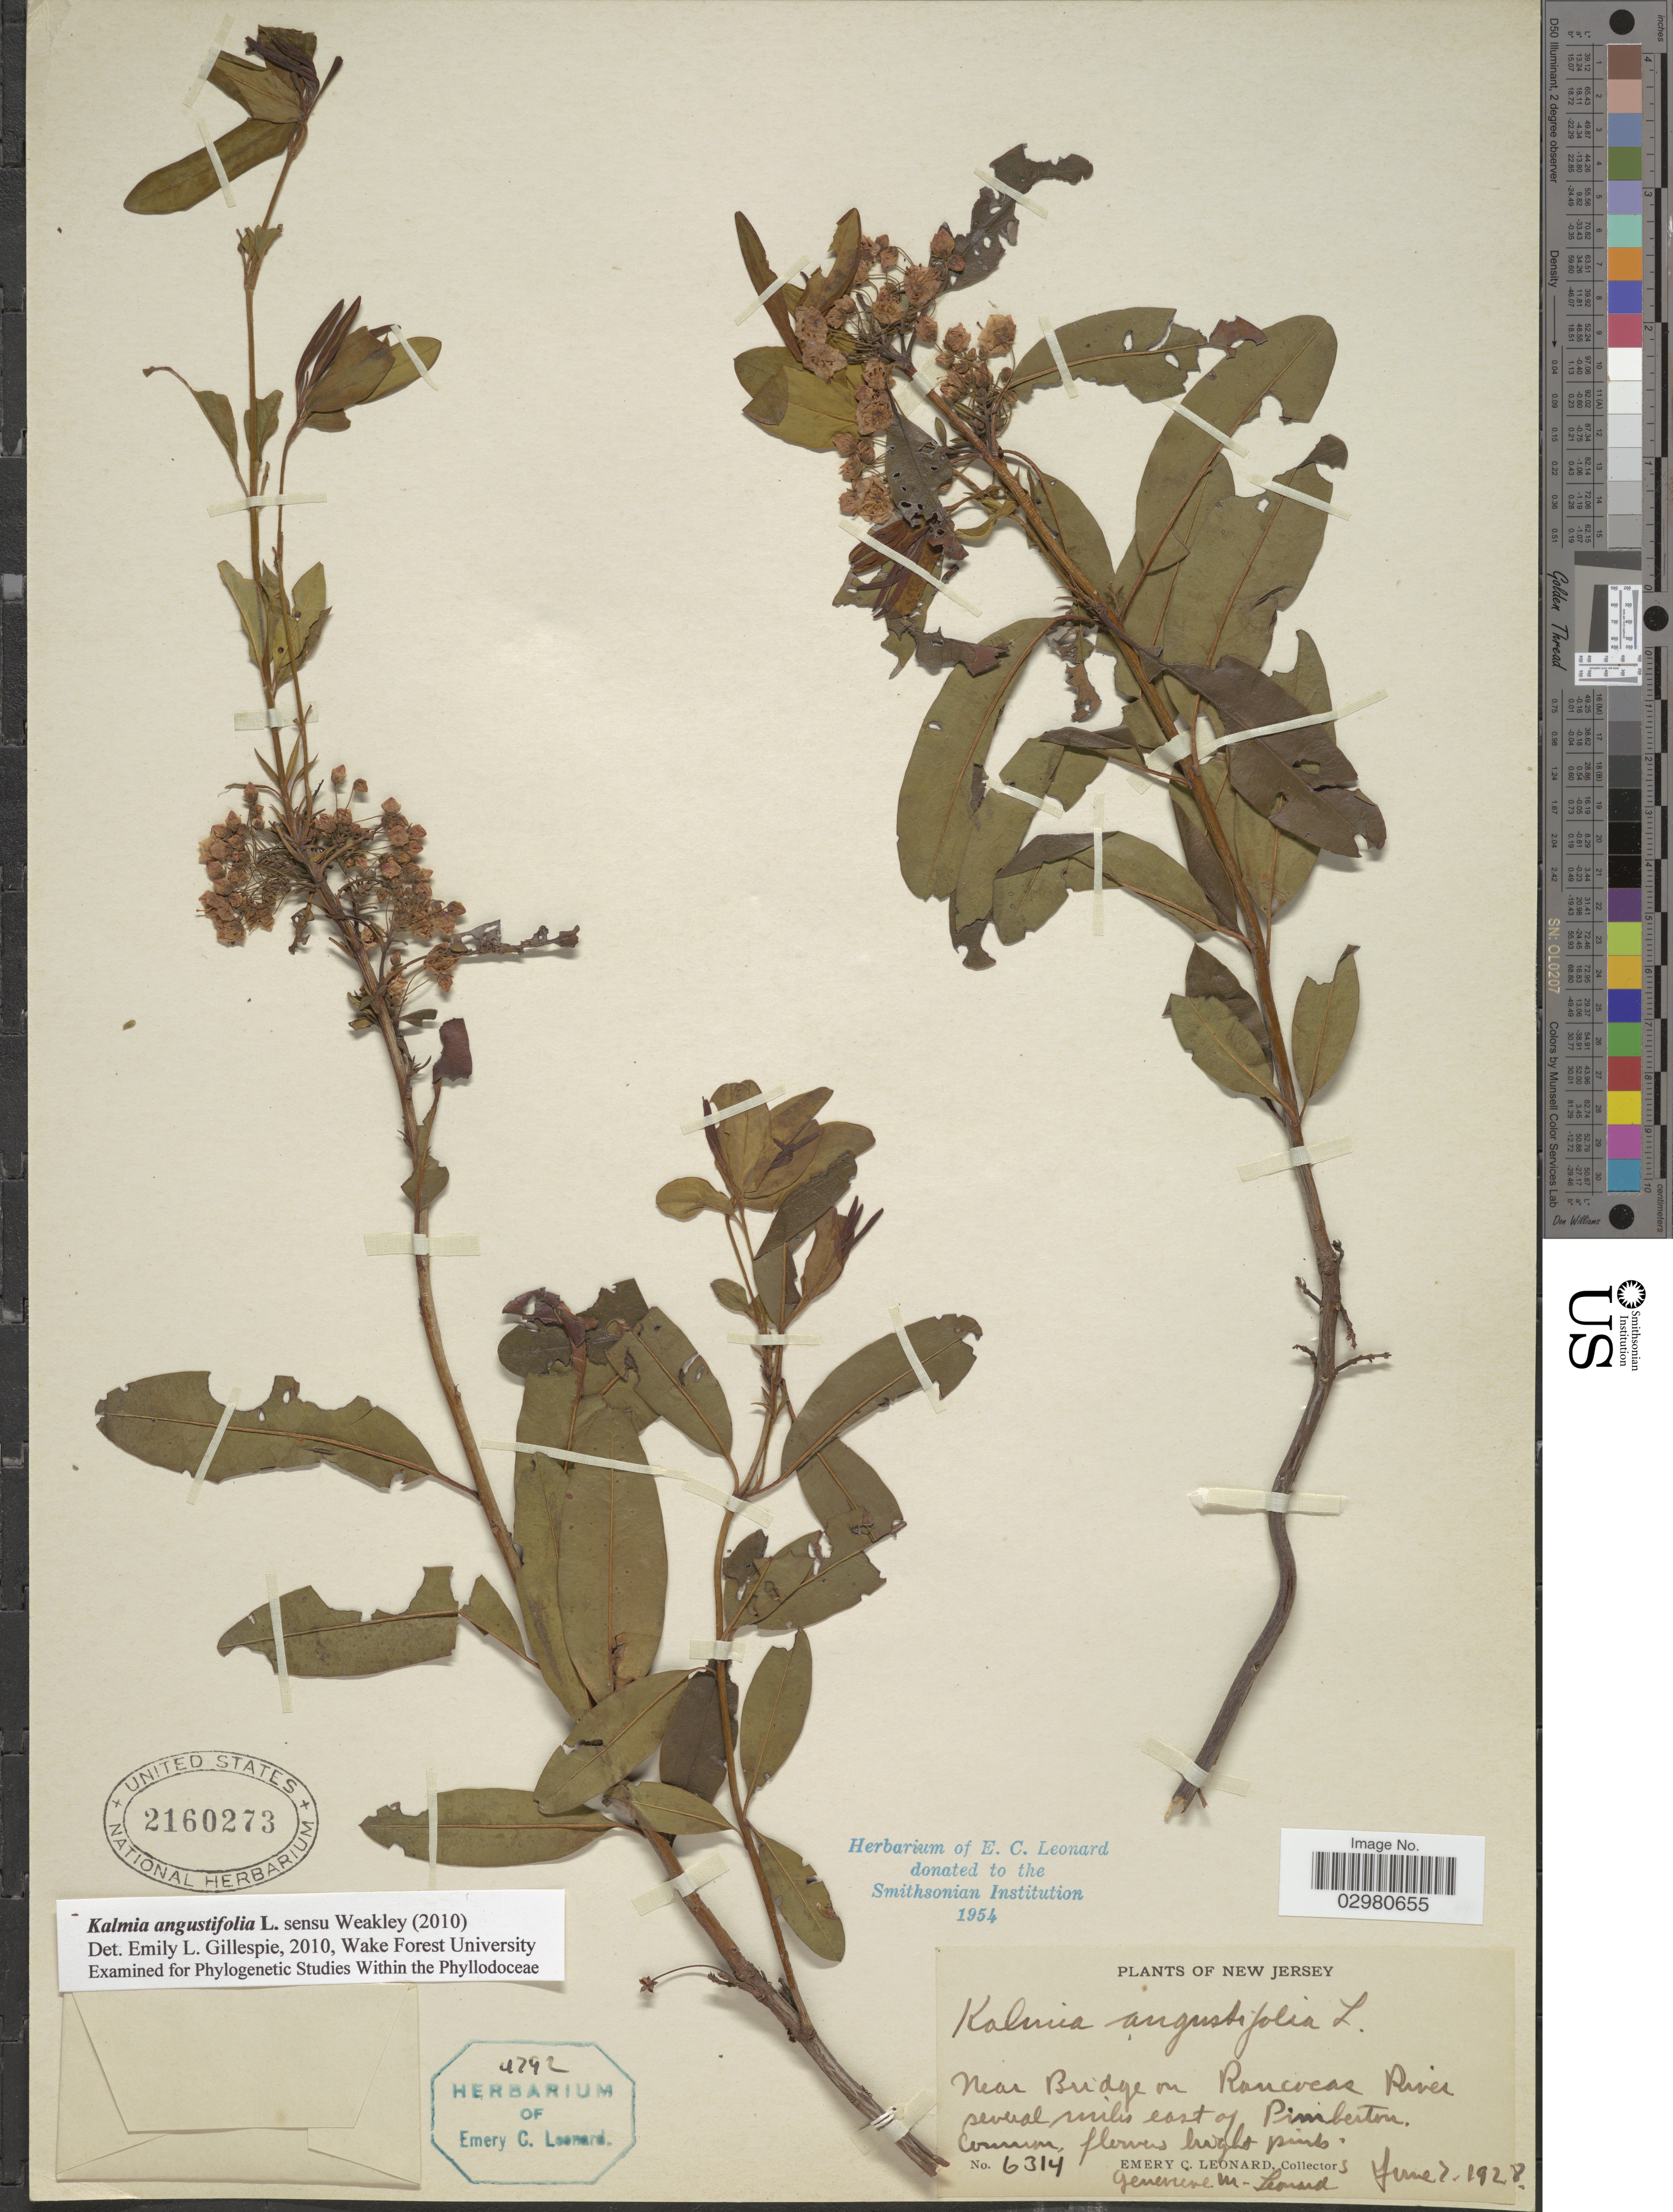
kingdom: Plantae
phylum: Tracheophyta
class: Magnoliopsida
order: Ericales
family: Ericaceae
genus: Kalmia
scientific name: Kalmia angustifolia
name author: L.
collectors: E. C. Leonard & G. M. Leonard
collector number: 6314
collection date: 1928-06-07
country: United States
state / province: New Jersey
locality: Near Bridge on Rancocas River several miles east of Pimberton.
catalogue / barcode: US 2160273